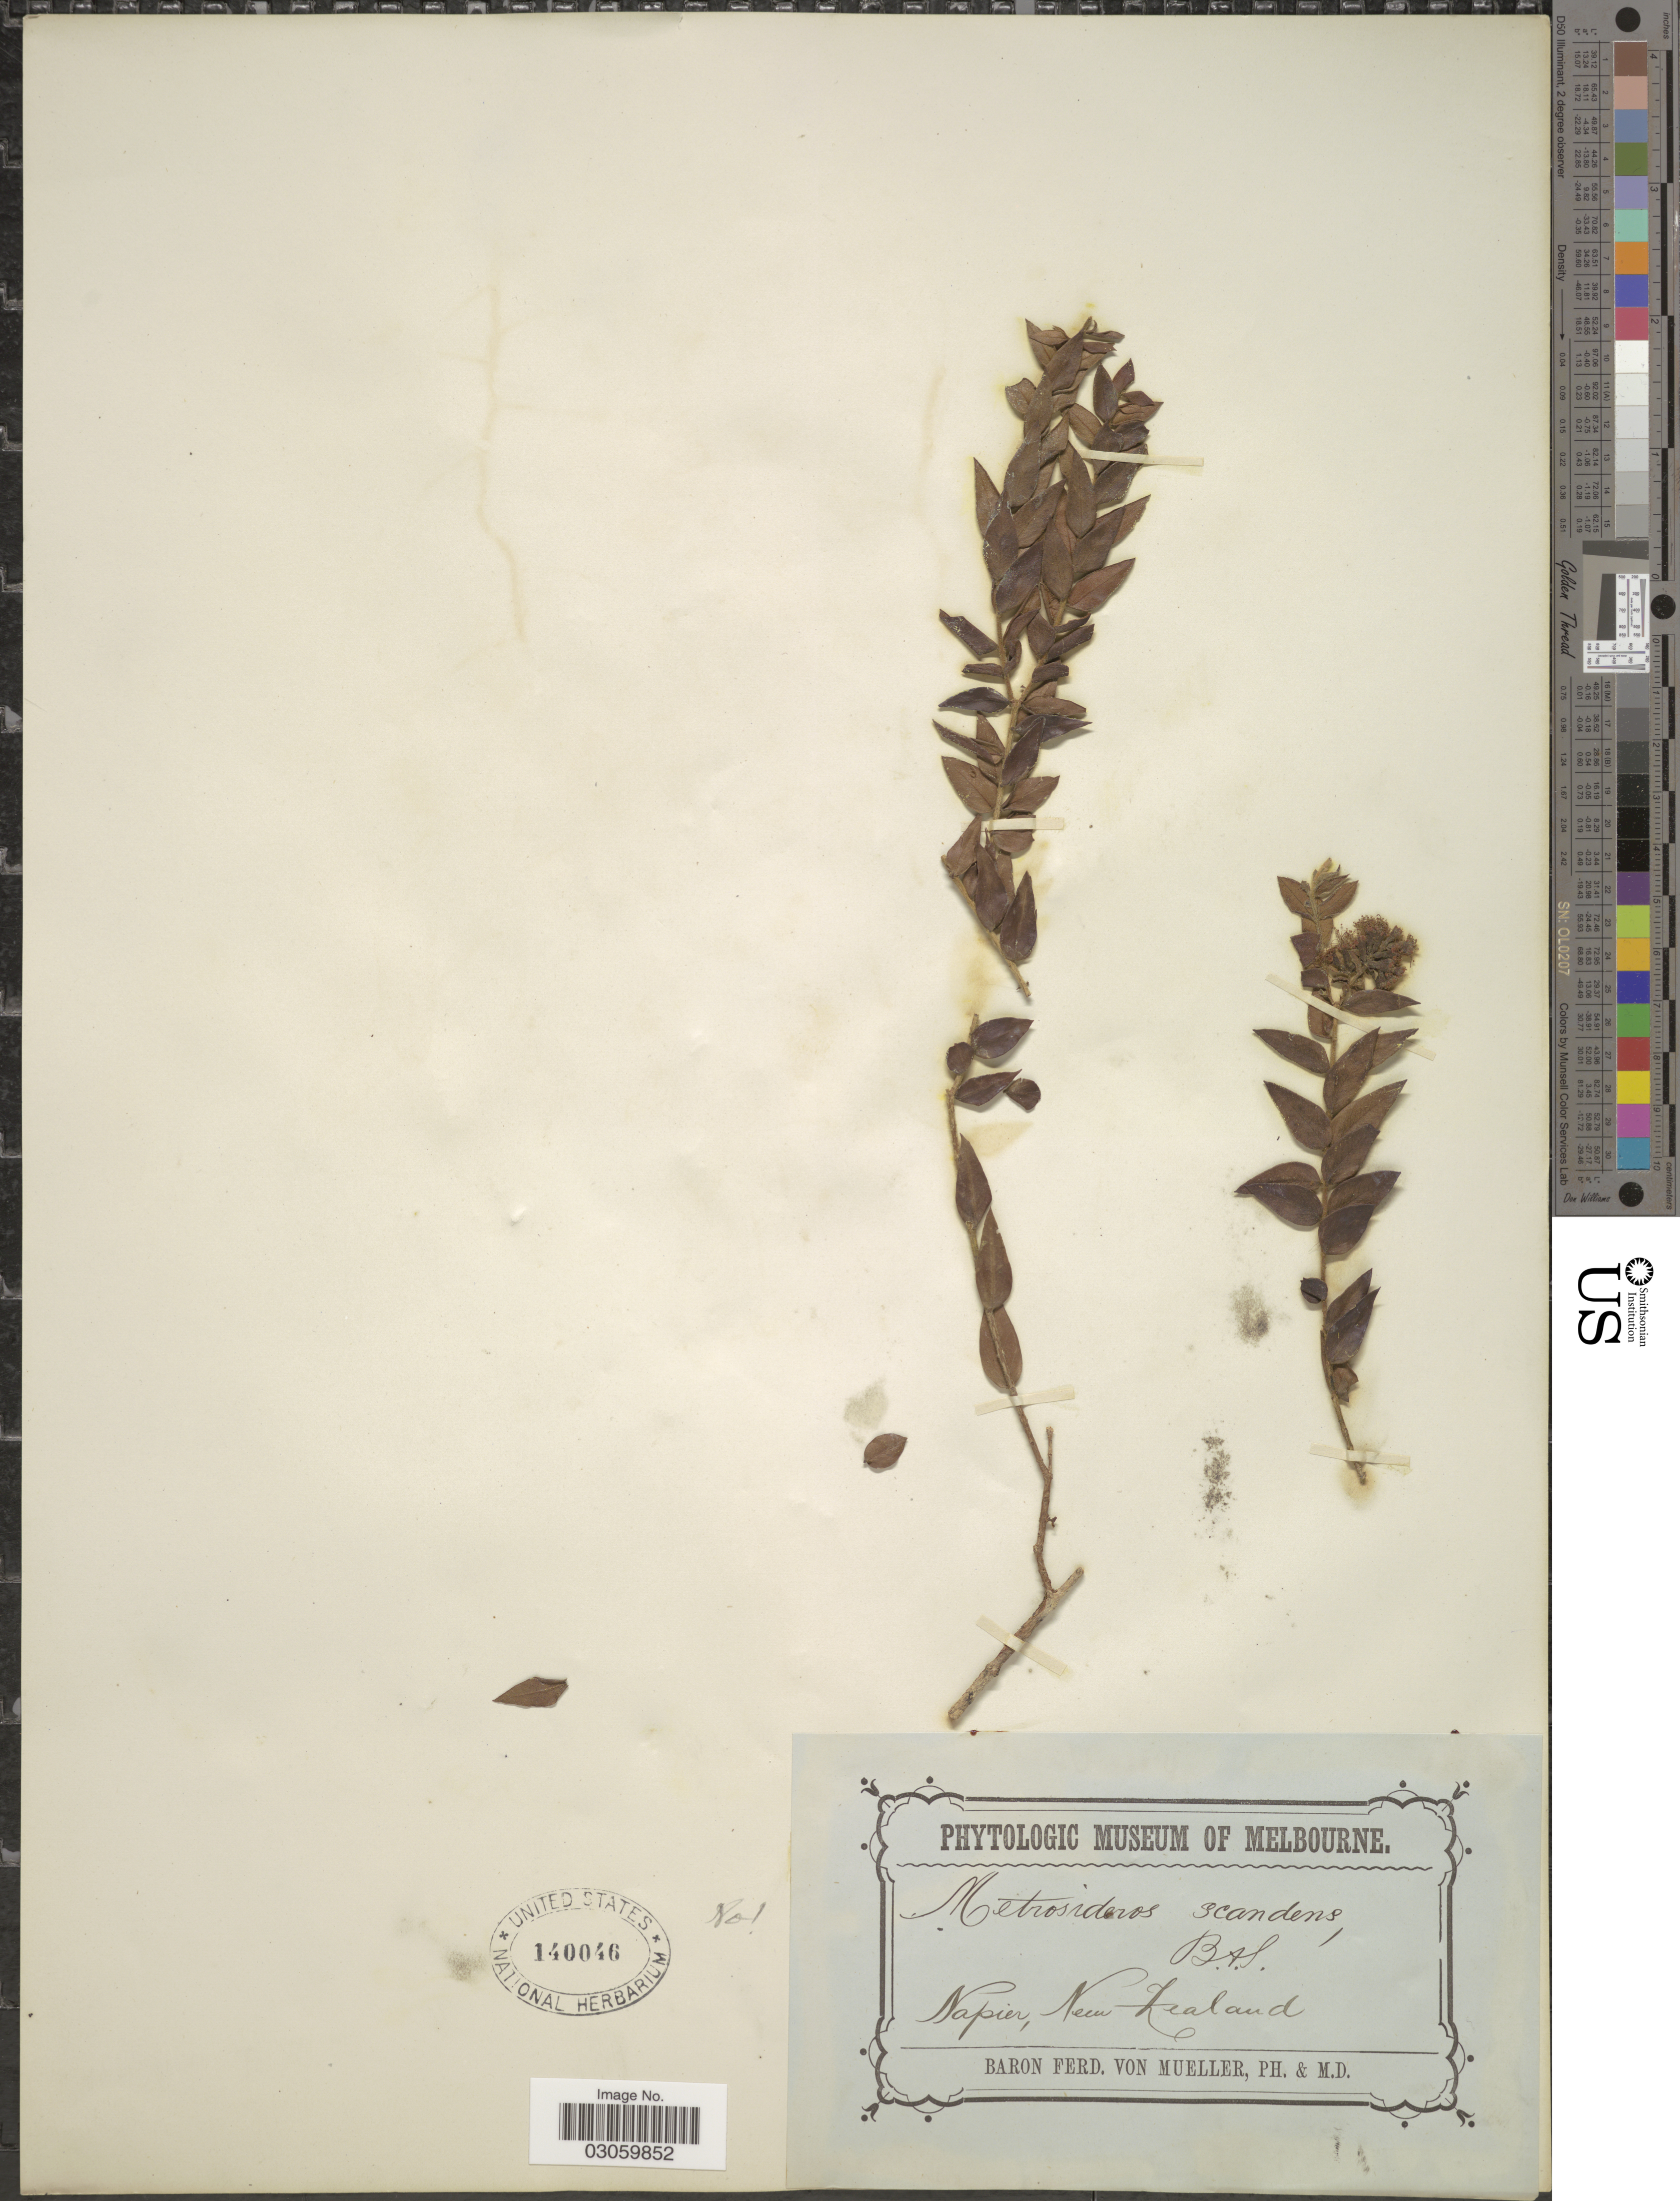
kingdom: Plantae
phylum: Tracheophyta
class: Magnoliopsida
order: Myrtales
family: Myrtaceae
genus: Metrosideros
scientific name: Metrosideros sp.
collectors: F. Mueller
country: New Zealand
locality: Napier.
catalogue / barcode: US 140046